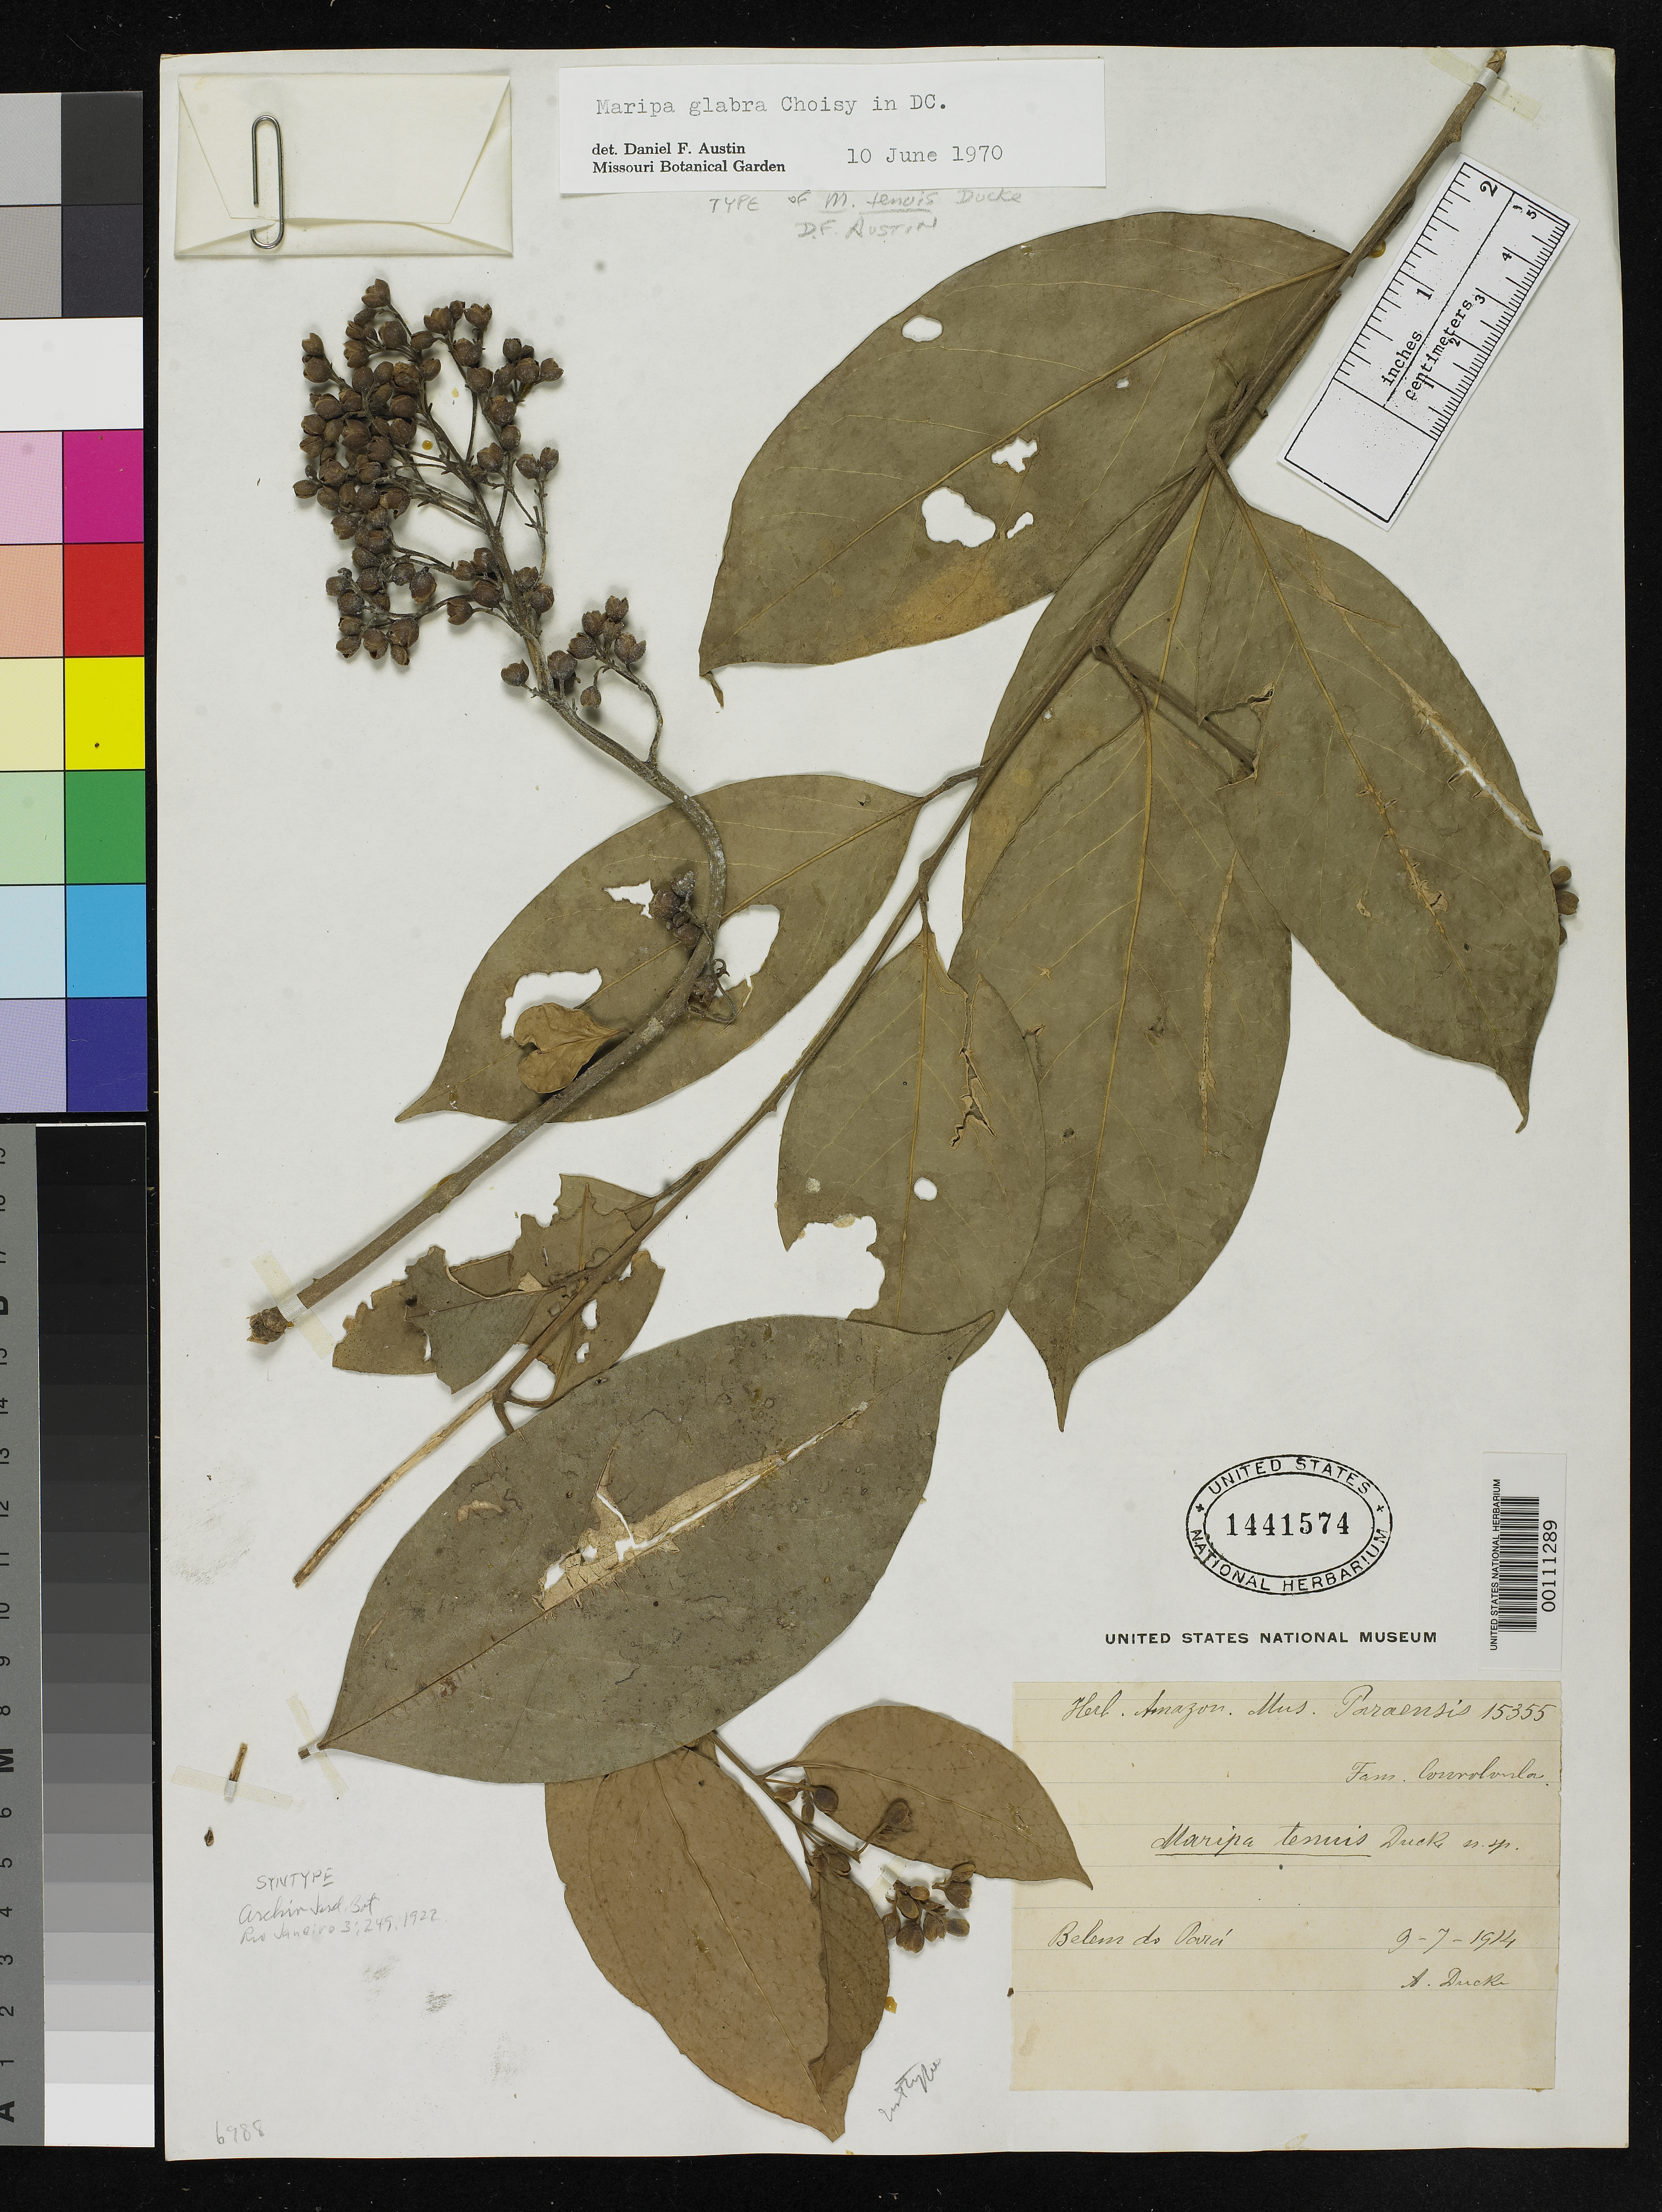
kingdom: Plantae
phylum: Tracheophyta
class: Magnoliopsida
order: Solanales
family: Convolvulaceae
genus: Maripa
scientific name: Maripa tenuis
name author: Ducke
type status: Syntype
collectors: A. Ducke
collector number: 15355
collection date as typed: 09 Jul 1914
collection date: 1914-07-09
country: Brazil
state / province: Pará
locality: Belem.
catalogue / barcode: US 1441574